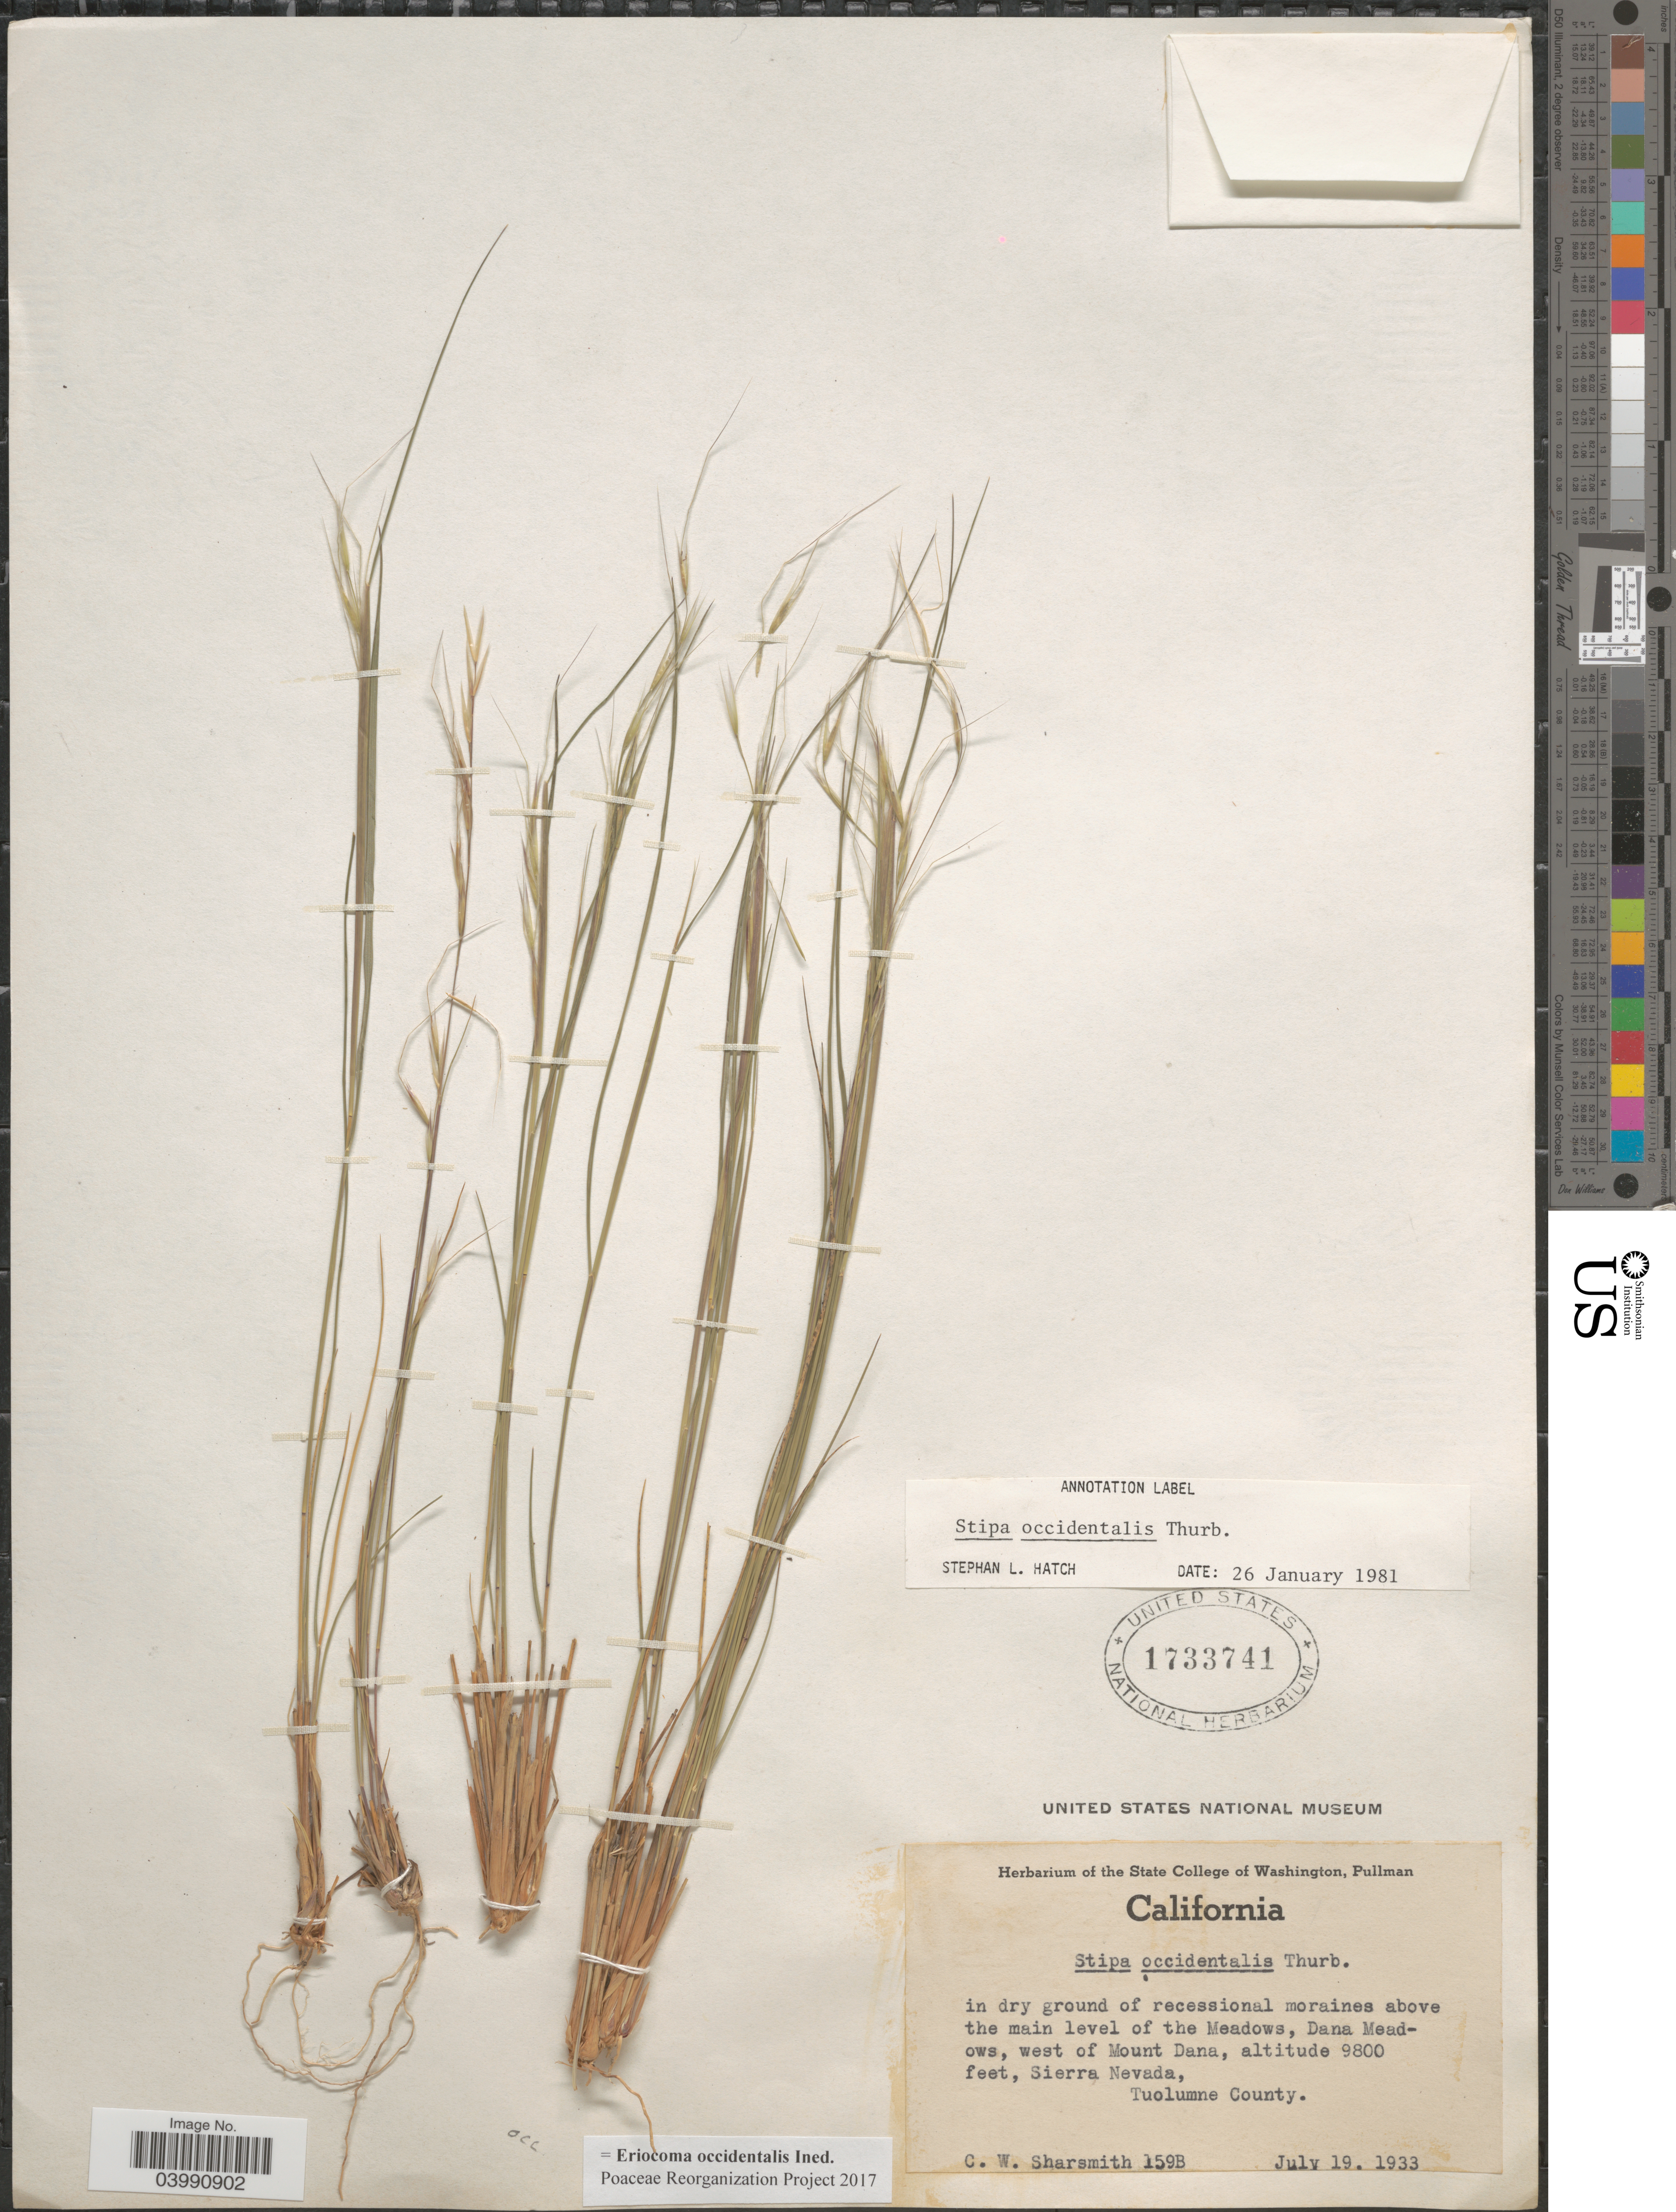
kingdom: Plantae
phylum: Tracheophyta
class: Liliopsida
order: Poales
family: Poaceae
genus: Eriocoma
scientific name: Eriocoma occidentalis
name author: (Thurb. ex S. Watson) Romasch.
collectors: C. Sharsmith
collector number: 159B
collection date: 1933-07-19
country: United States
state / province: California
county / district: Tuolumne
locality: In dry ground of recessional moraines above the main level of the Meadows, Dana Meadows, west of Mount Dana, Sierra Nevada, Tuolumne County.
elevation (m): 2987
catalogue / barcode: US 1733741